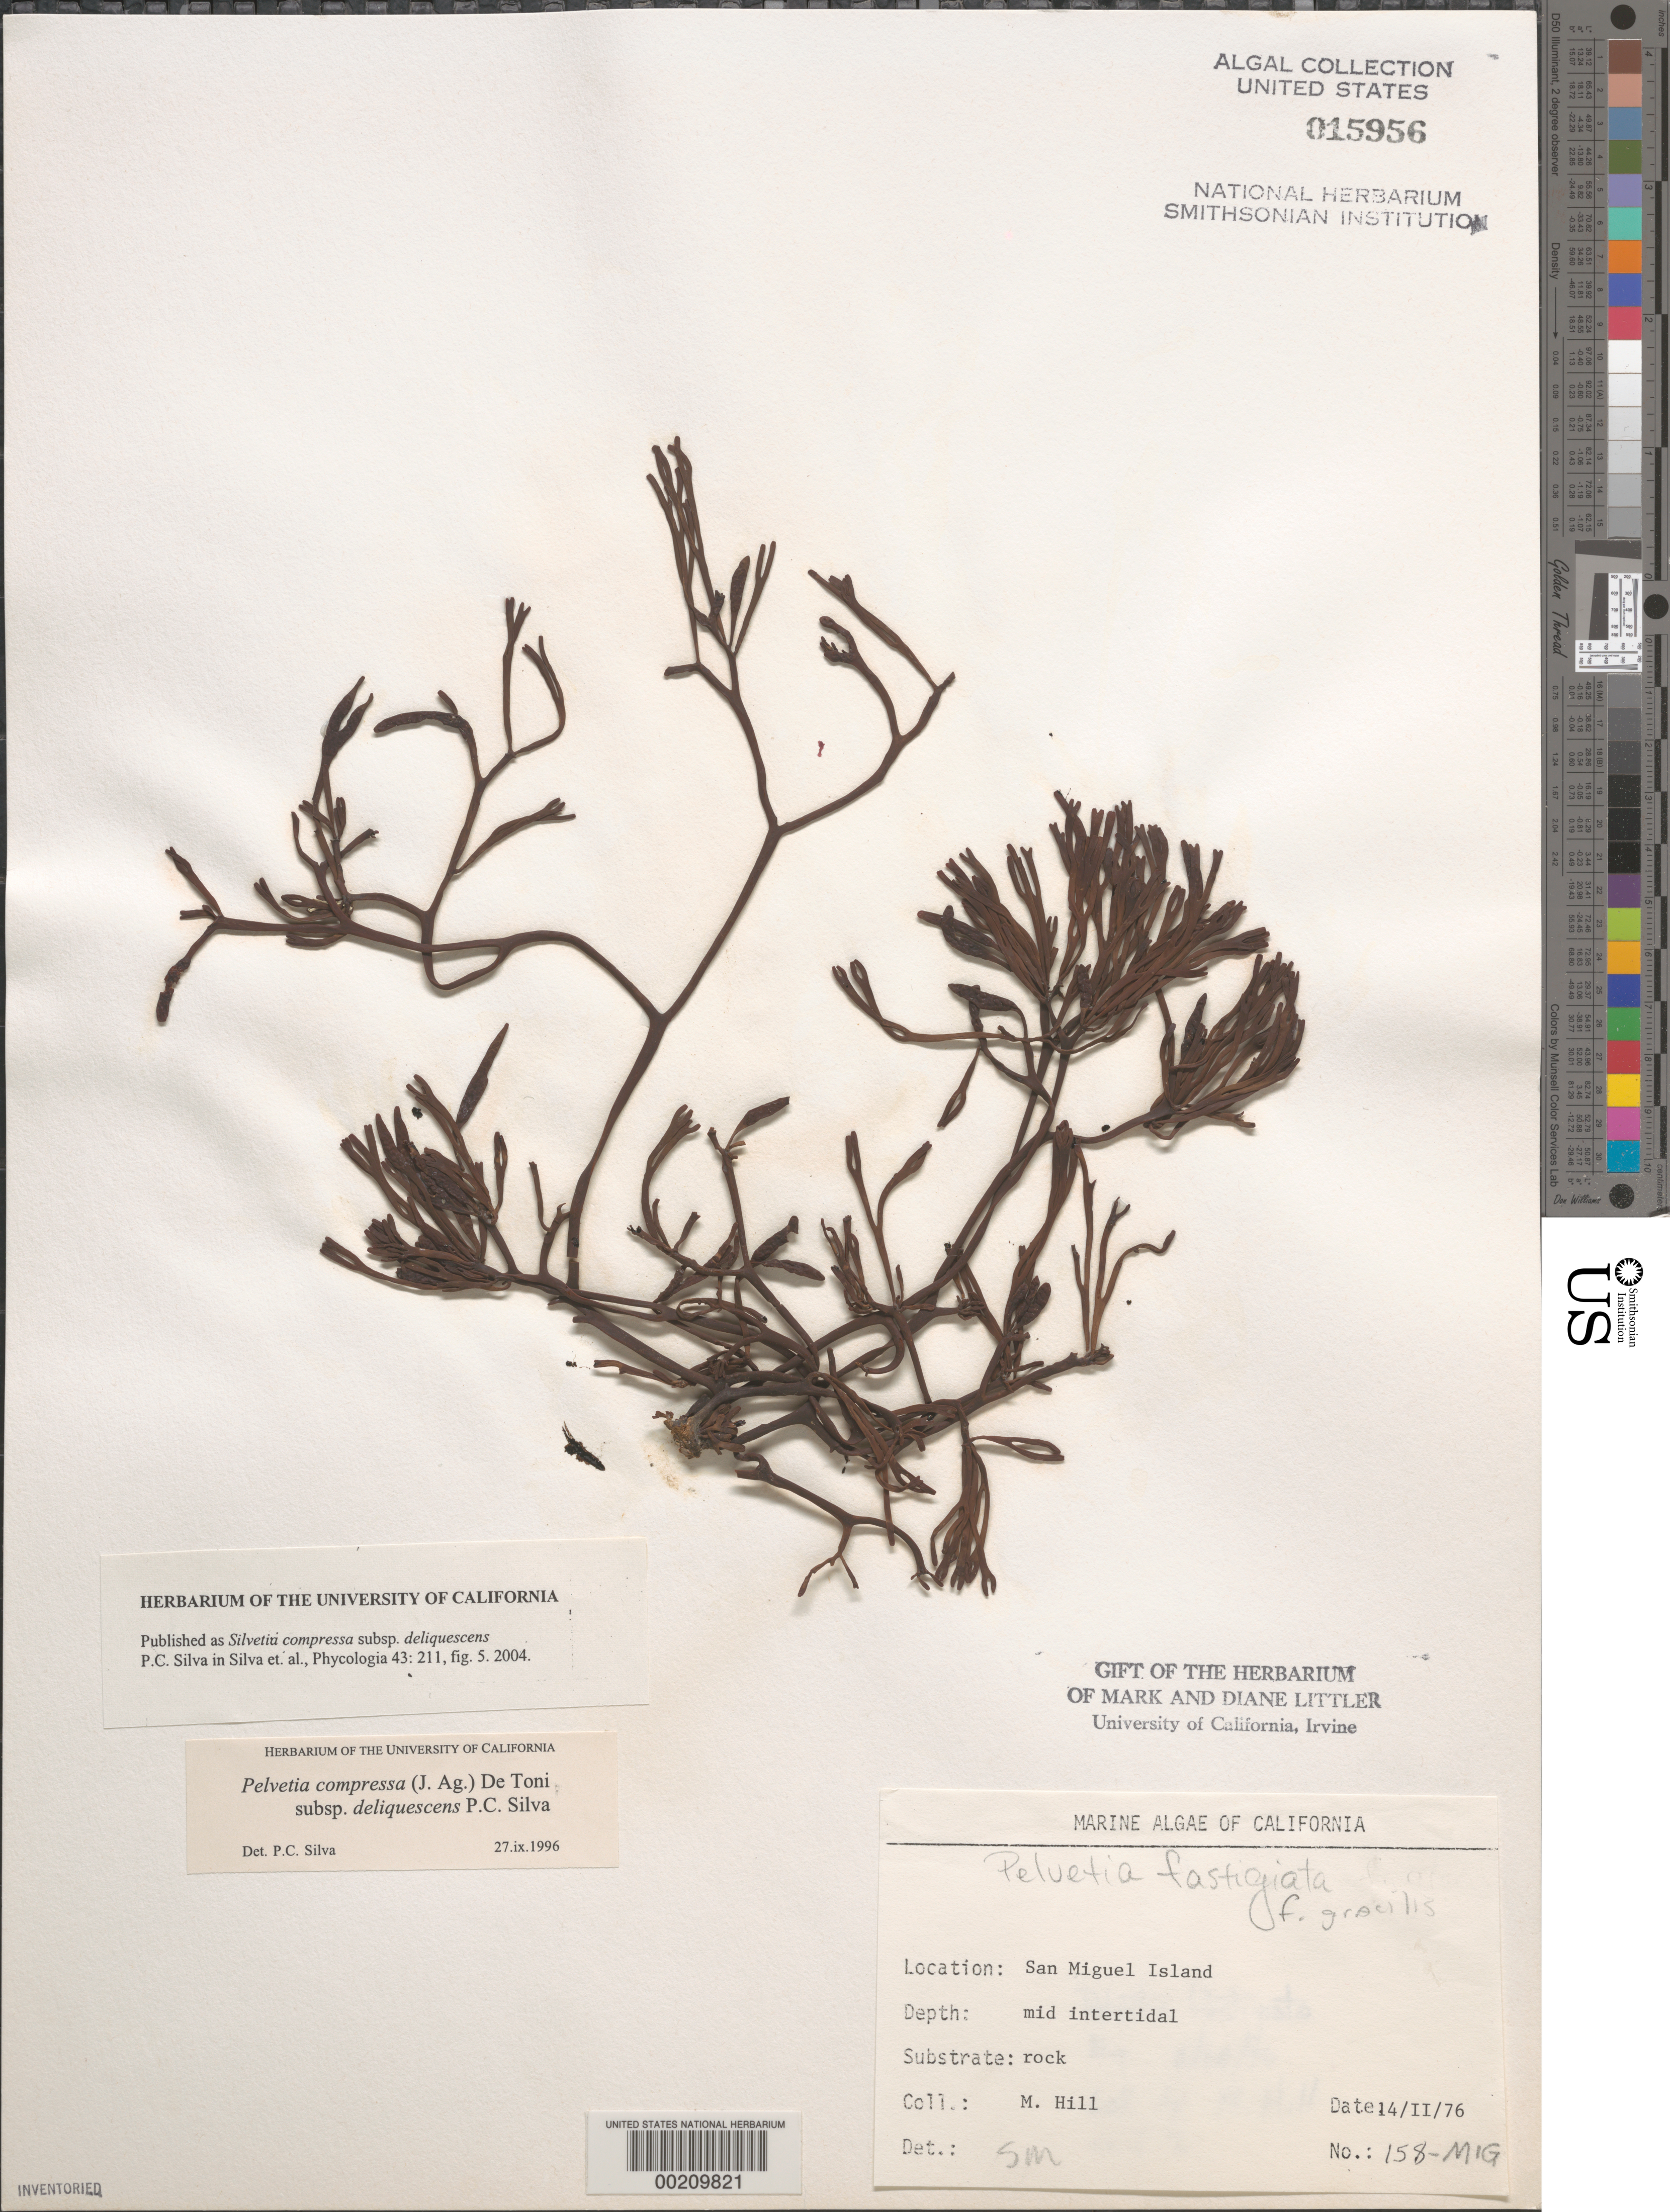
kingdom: Chromista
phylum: Ochrophyta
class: Phaeophyceae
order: Fucales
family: Fucaceae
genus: Silvetia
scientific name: Silvetia compressa subsp. deliquescens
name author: P.C. Silva in P.C. Silva et al.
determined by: Silva, P. C.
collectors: M. Hill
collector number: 158-MIG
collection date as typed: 14 Feb 1976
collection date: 1976-02-14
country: United States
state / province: California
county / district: Santa Barbara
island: San Miguel Island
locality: Cuyler Harbor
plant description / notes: BLM-SOCALBIGHT Rocky Intertidal Survey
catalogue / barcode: US 15956